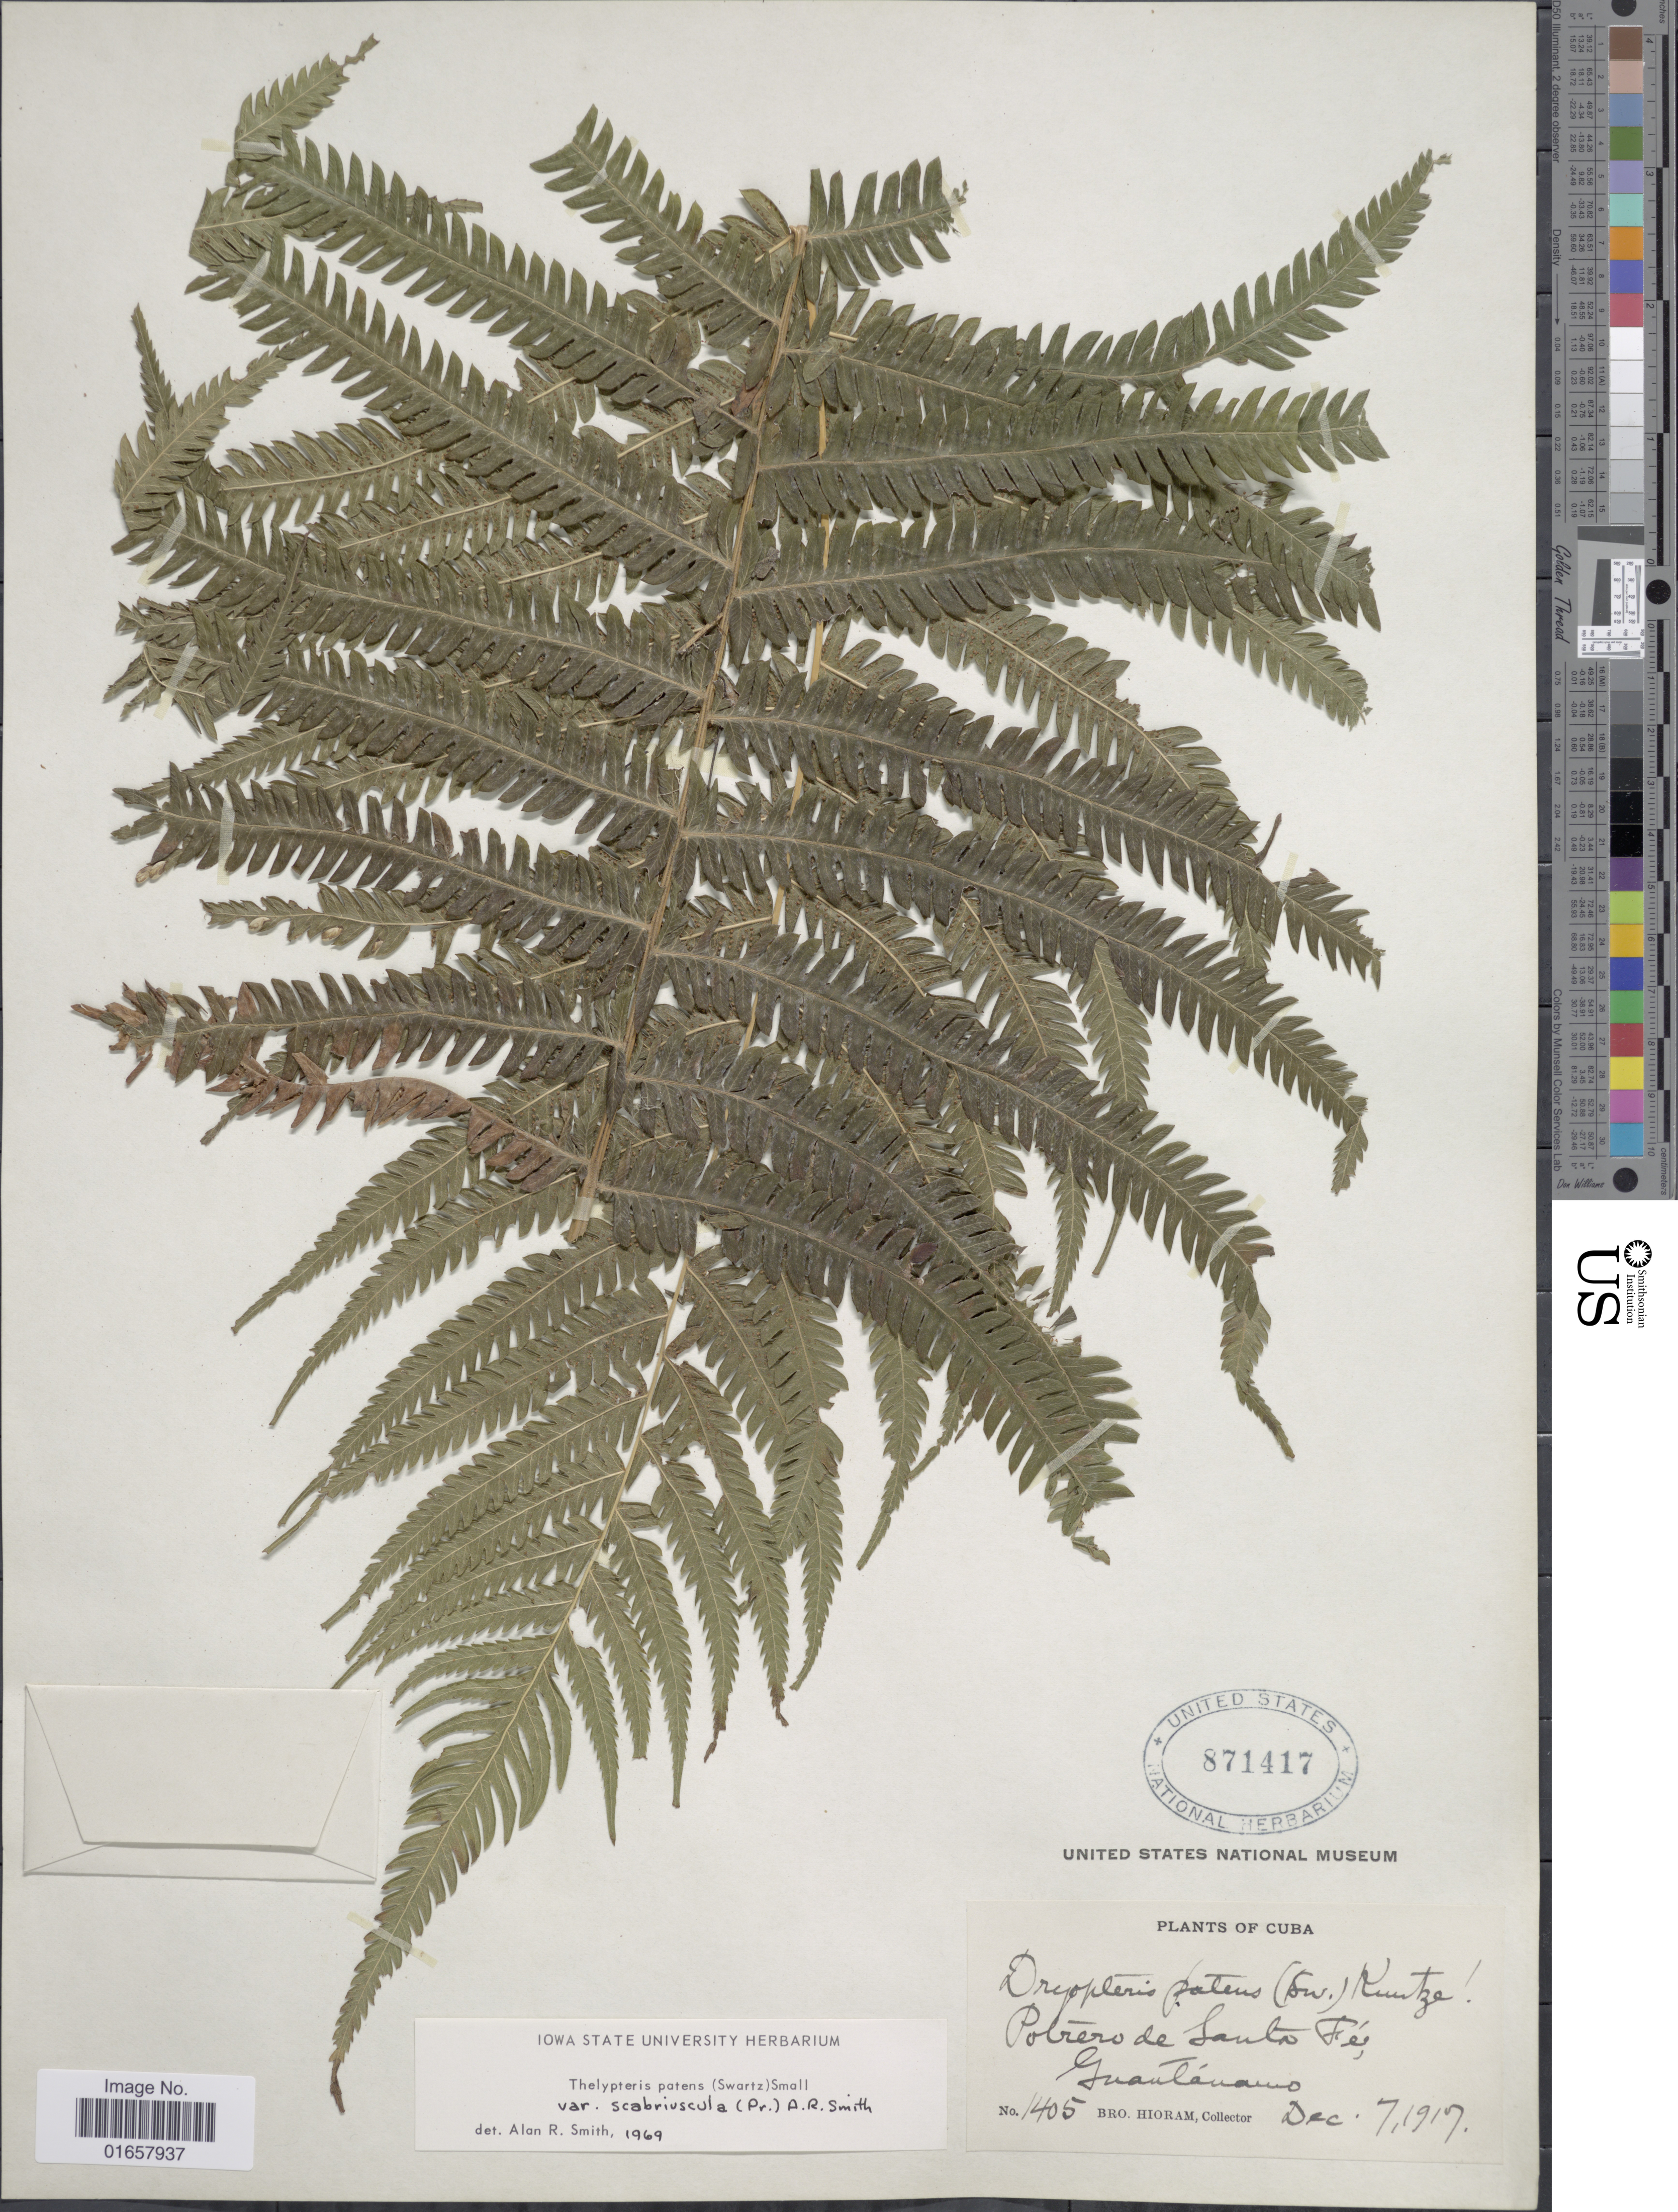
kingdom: Plantae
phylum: Tracheophyta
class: Polypodiopsida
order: Polypodiales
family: Thelypteridaceae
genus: Christella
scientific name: Christella patens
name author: (Sw.) Holttum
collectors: Bro. Hioram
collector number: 1405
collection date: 1915-12-07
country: Cuba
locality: Cuba, Potréro de Saulo Fré, Guantánamo.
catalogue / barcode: US 871417